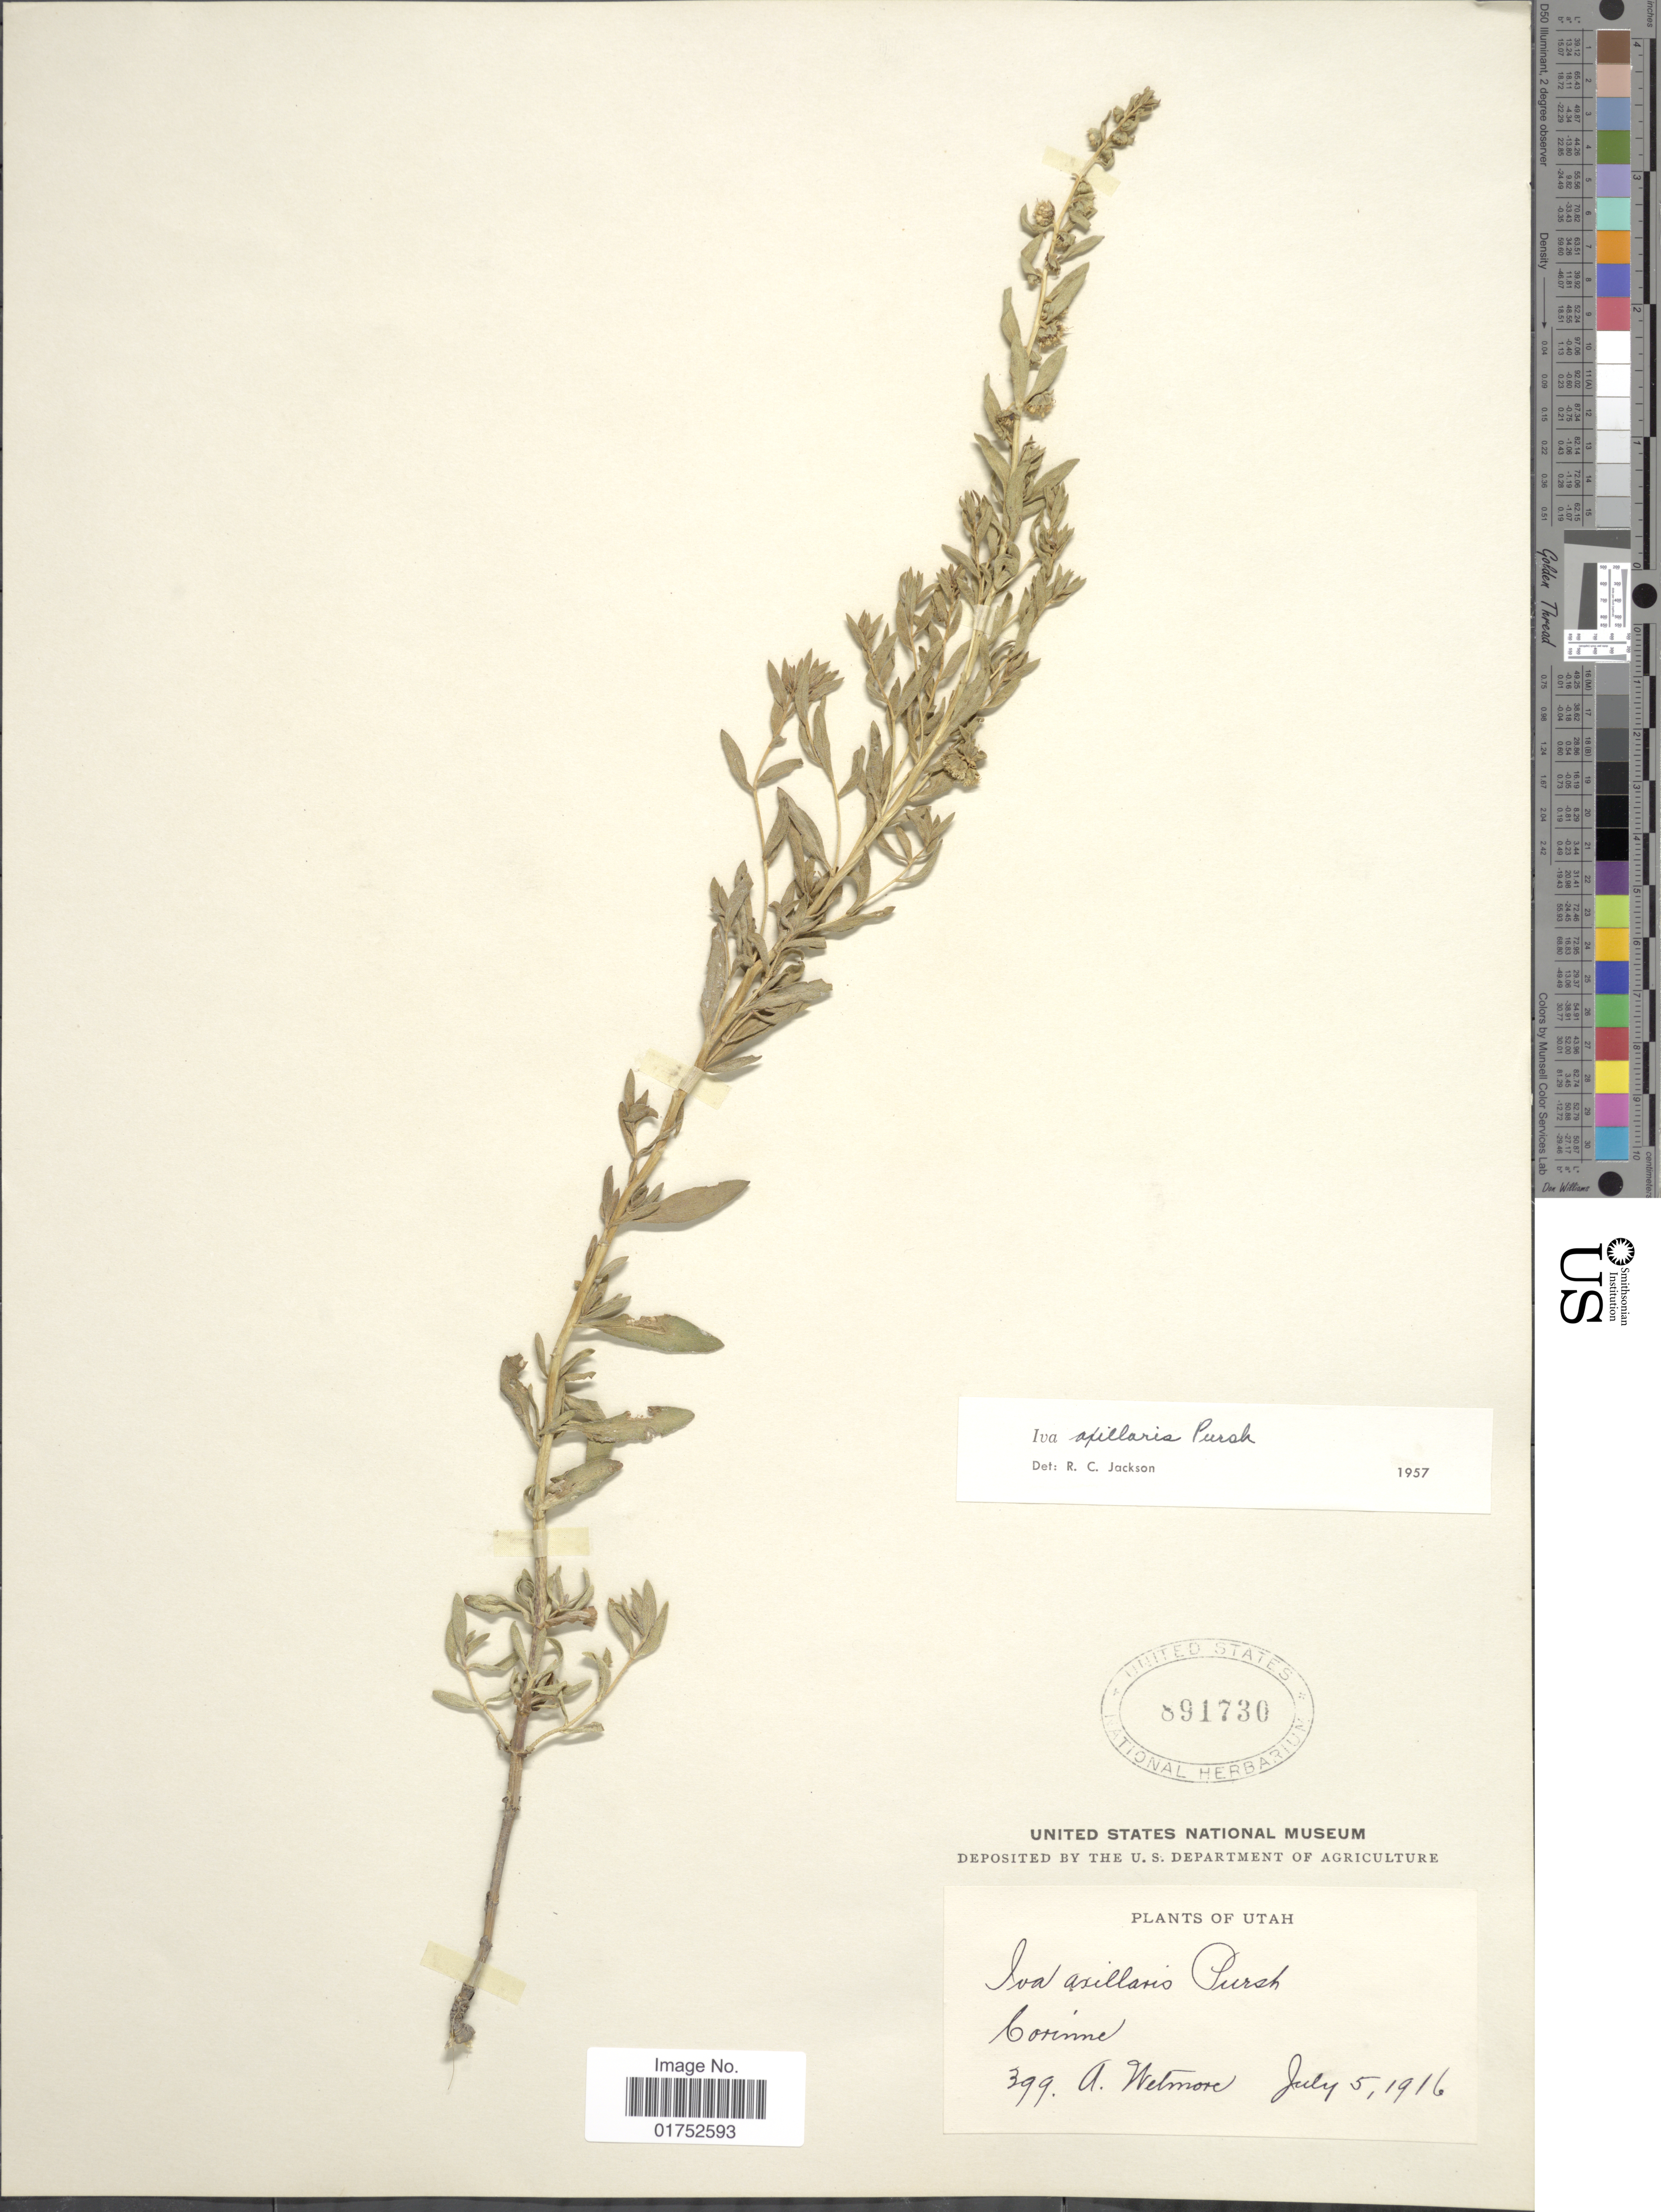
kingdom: Plantae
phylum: Tracheophyta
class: Magnoliopsida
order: Asterales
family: Asteraceae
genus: Iva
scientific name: Iva axillaris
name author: Pursh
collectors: A. Wetmore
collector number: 399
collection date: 1916-07-05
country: United States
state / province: Utah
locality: Corinne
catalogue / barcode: US 891730